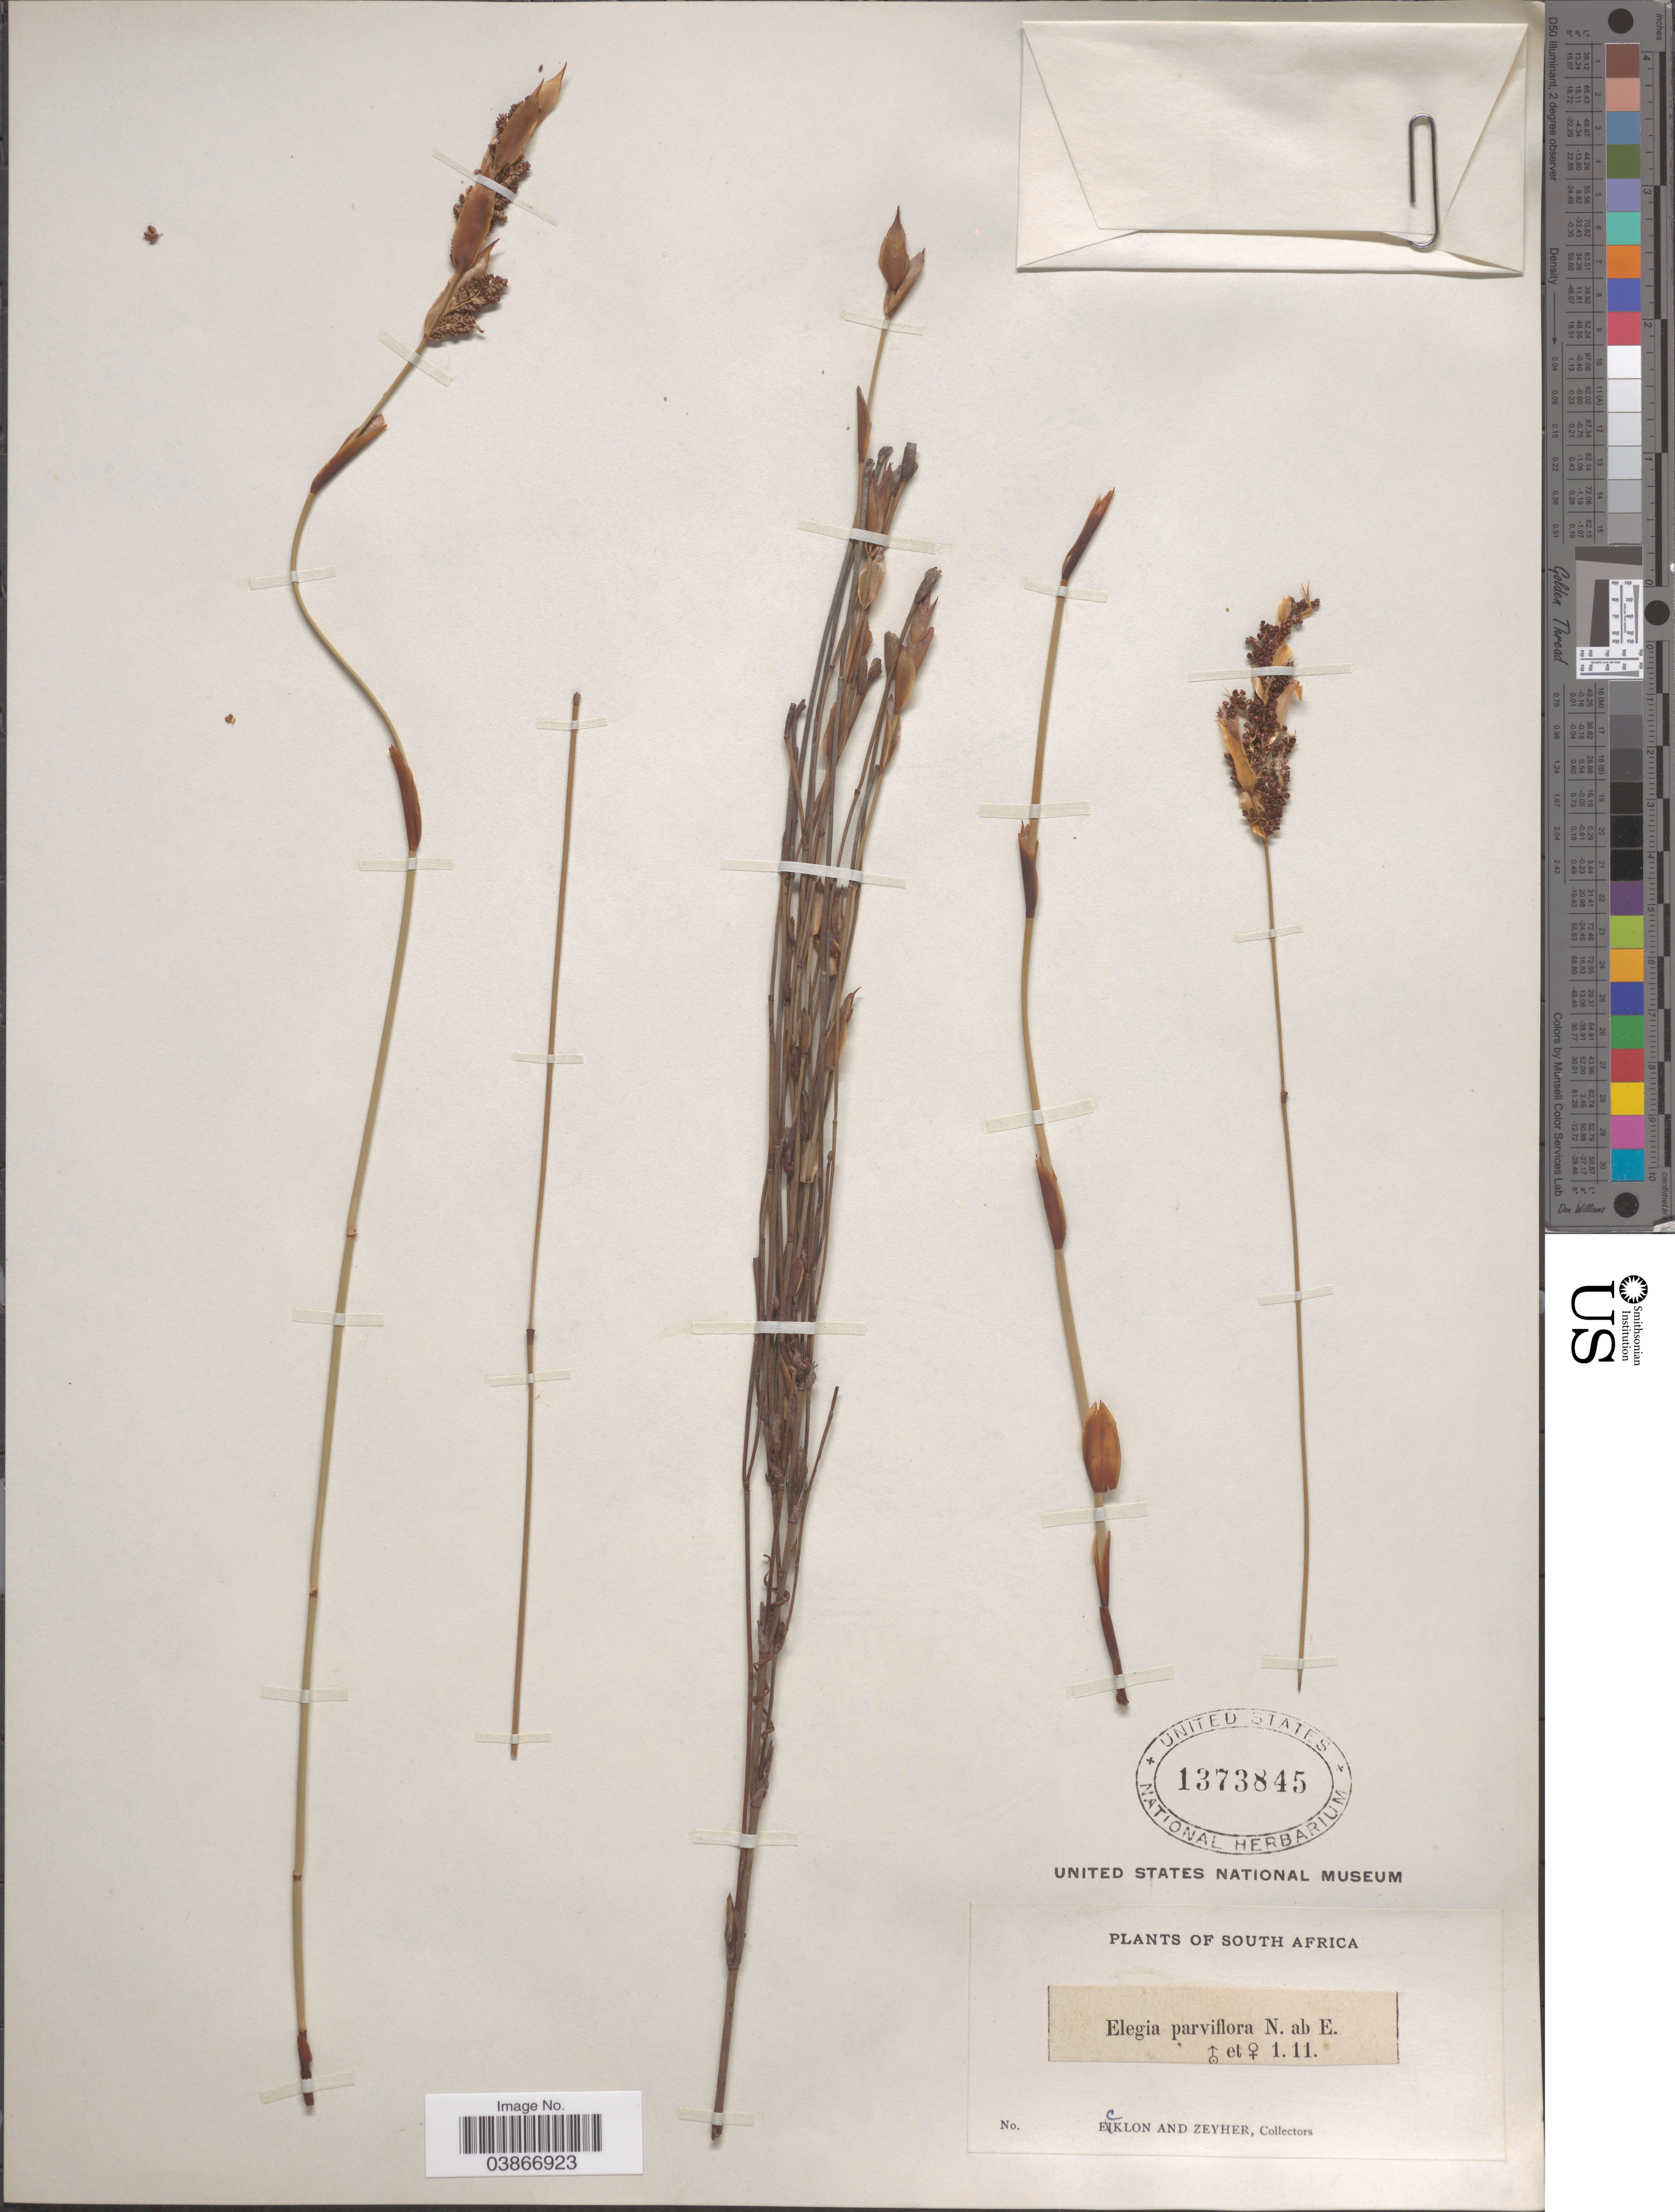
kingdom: Plantae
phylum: Tracheophyta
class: Liliopsida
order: Poales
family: Restionaceae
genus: Elegia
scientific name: Elegia parviflora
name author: (Thunb.) Kunth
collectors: -. Ecklon & -. Zeyher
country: South Africa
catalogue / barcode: US 1373845